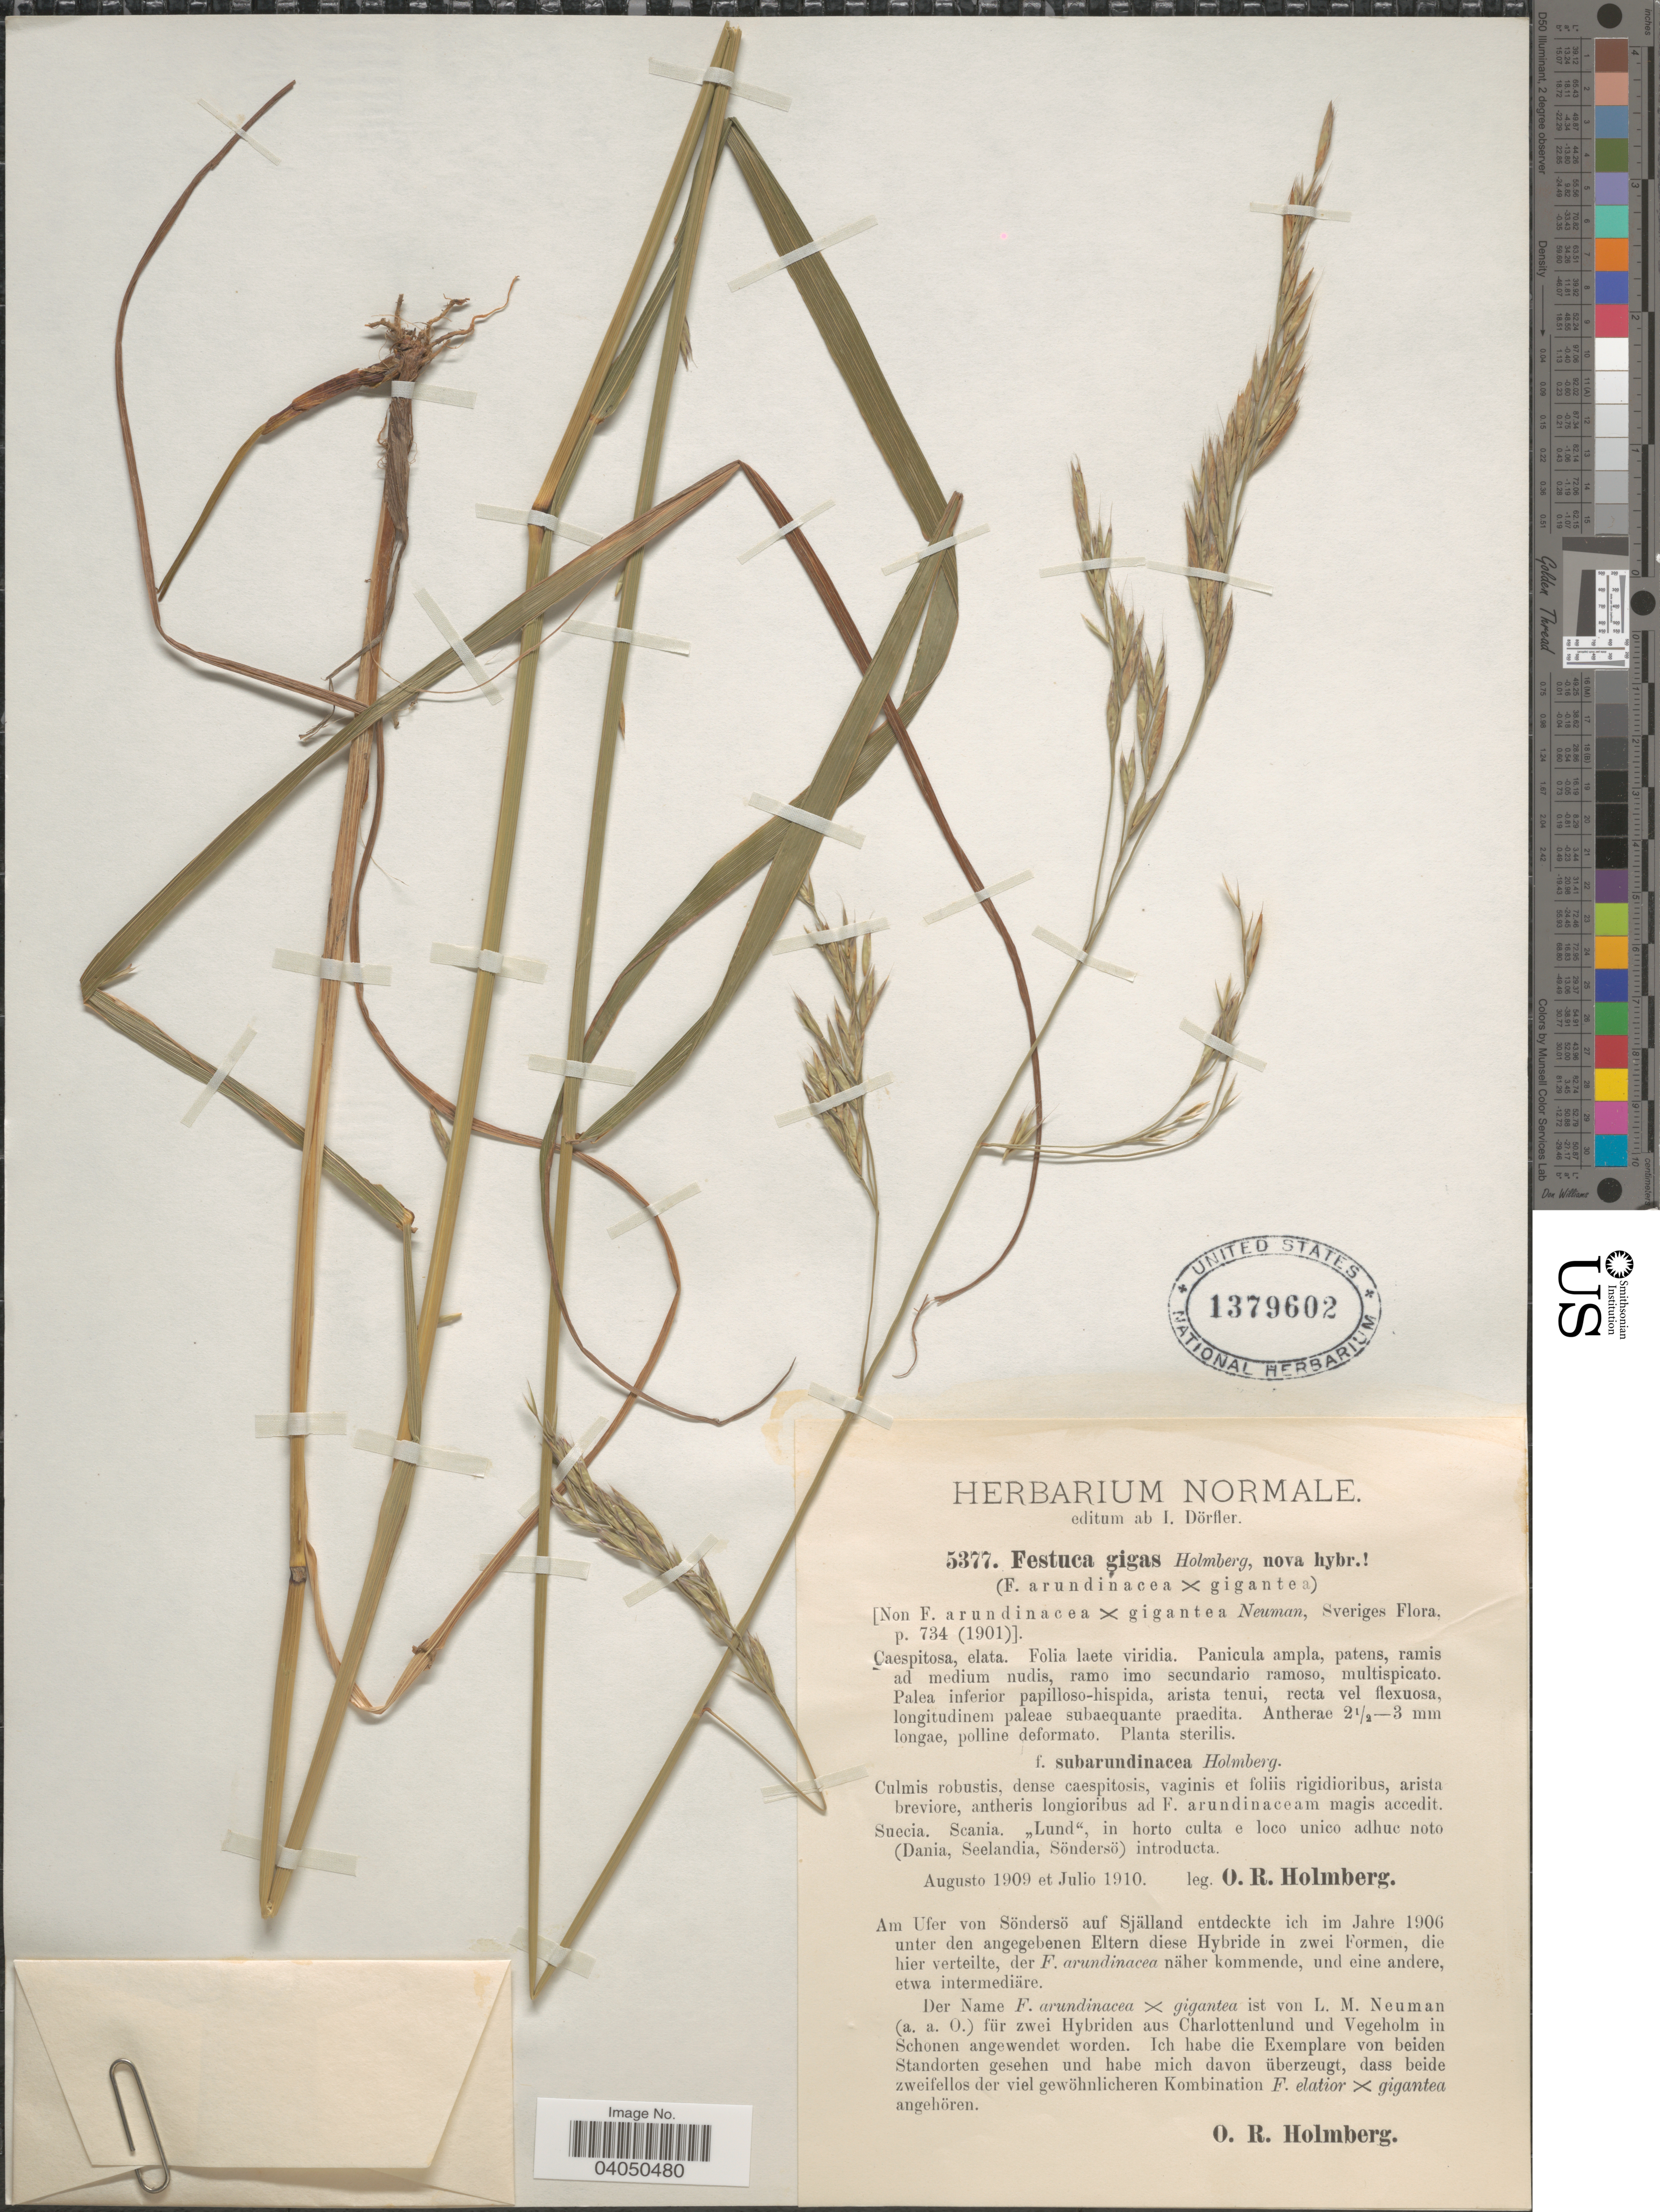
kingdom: Plantae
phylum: Tracheophyta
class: Liliopsida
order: Poales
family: Poaceae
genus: Festuca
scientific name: Festuca sp.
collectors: O. Holmberg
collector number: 5377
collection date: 1909-08/1910-07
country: Sweden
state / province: Skåne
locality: Suecia. Scania. "Lund", in horto culta e loco unico adhue noto (Dania, Seelandia, Söndersö) introducta.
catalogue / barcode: US 1379602